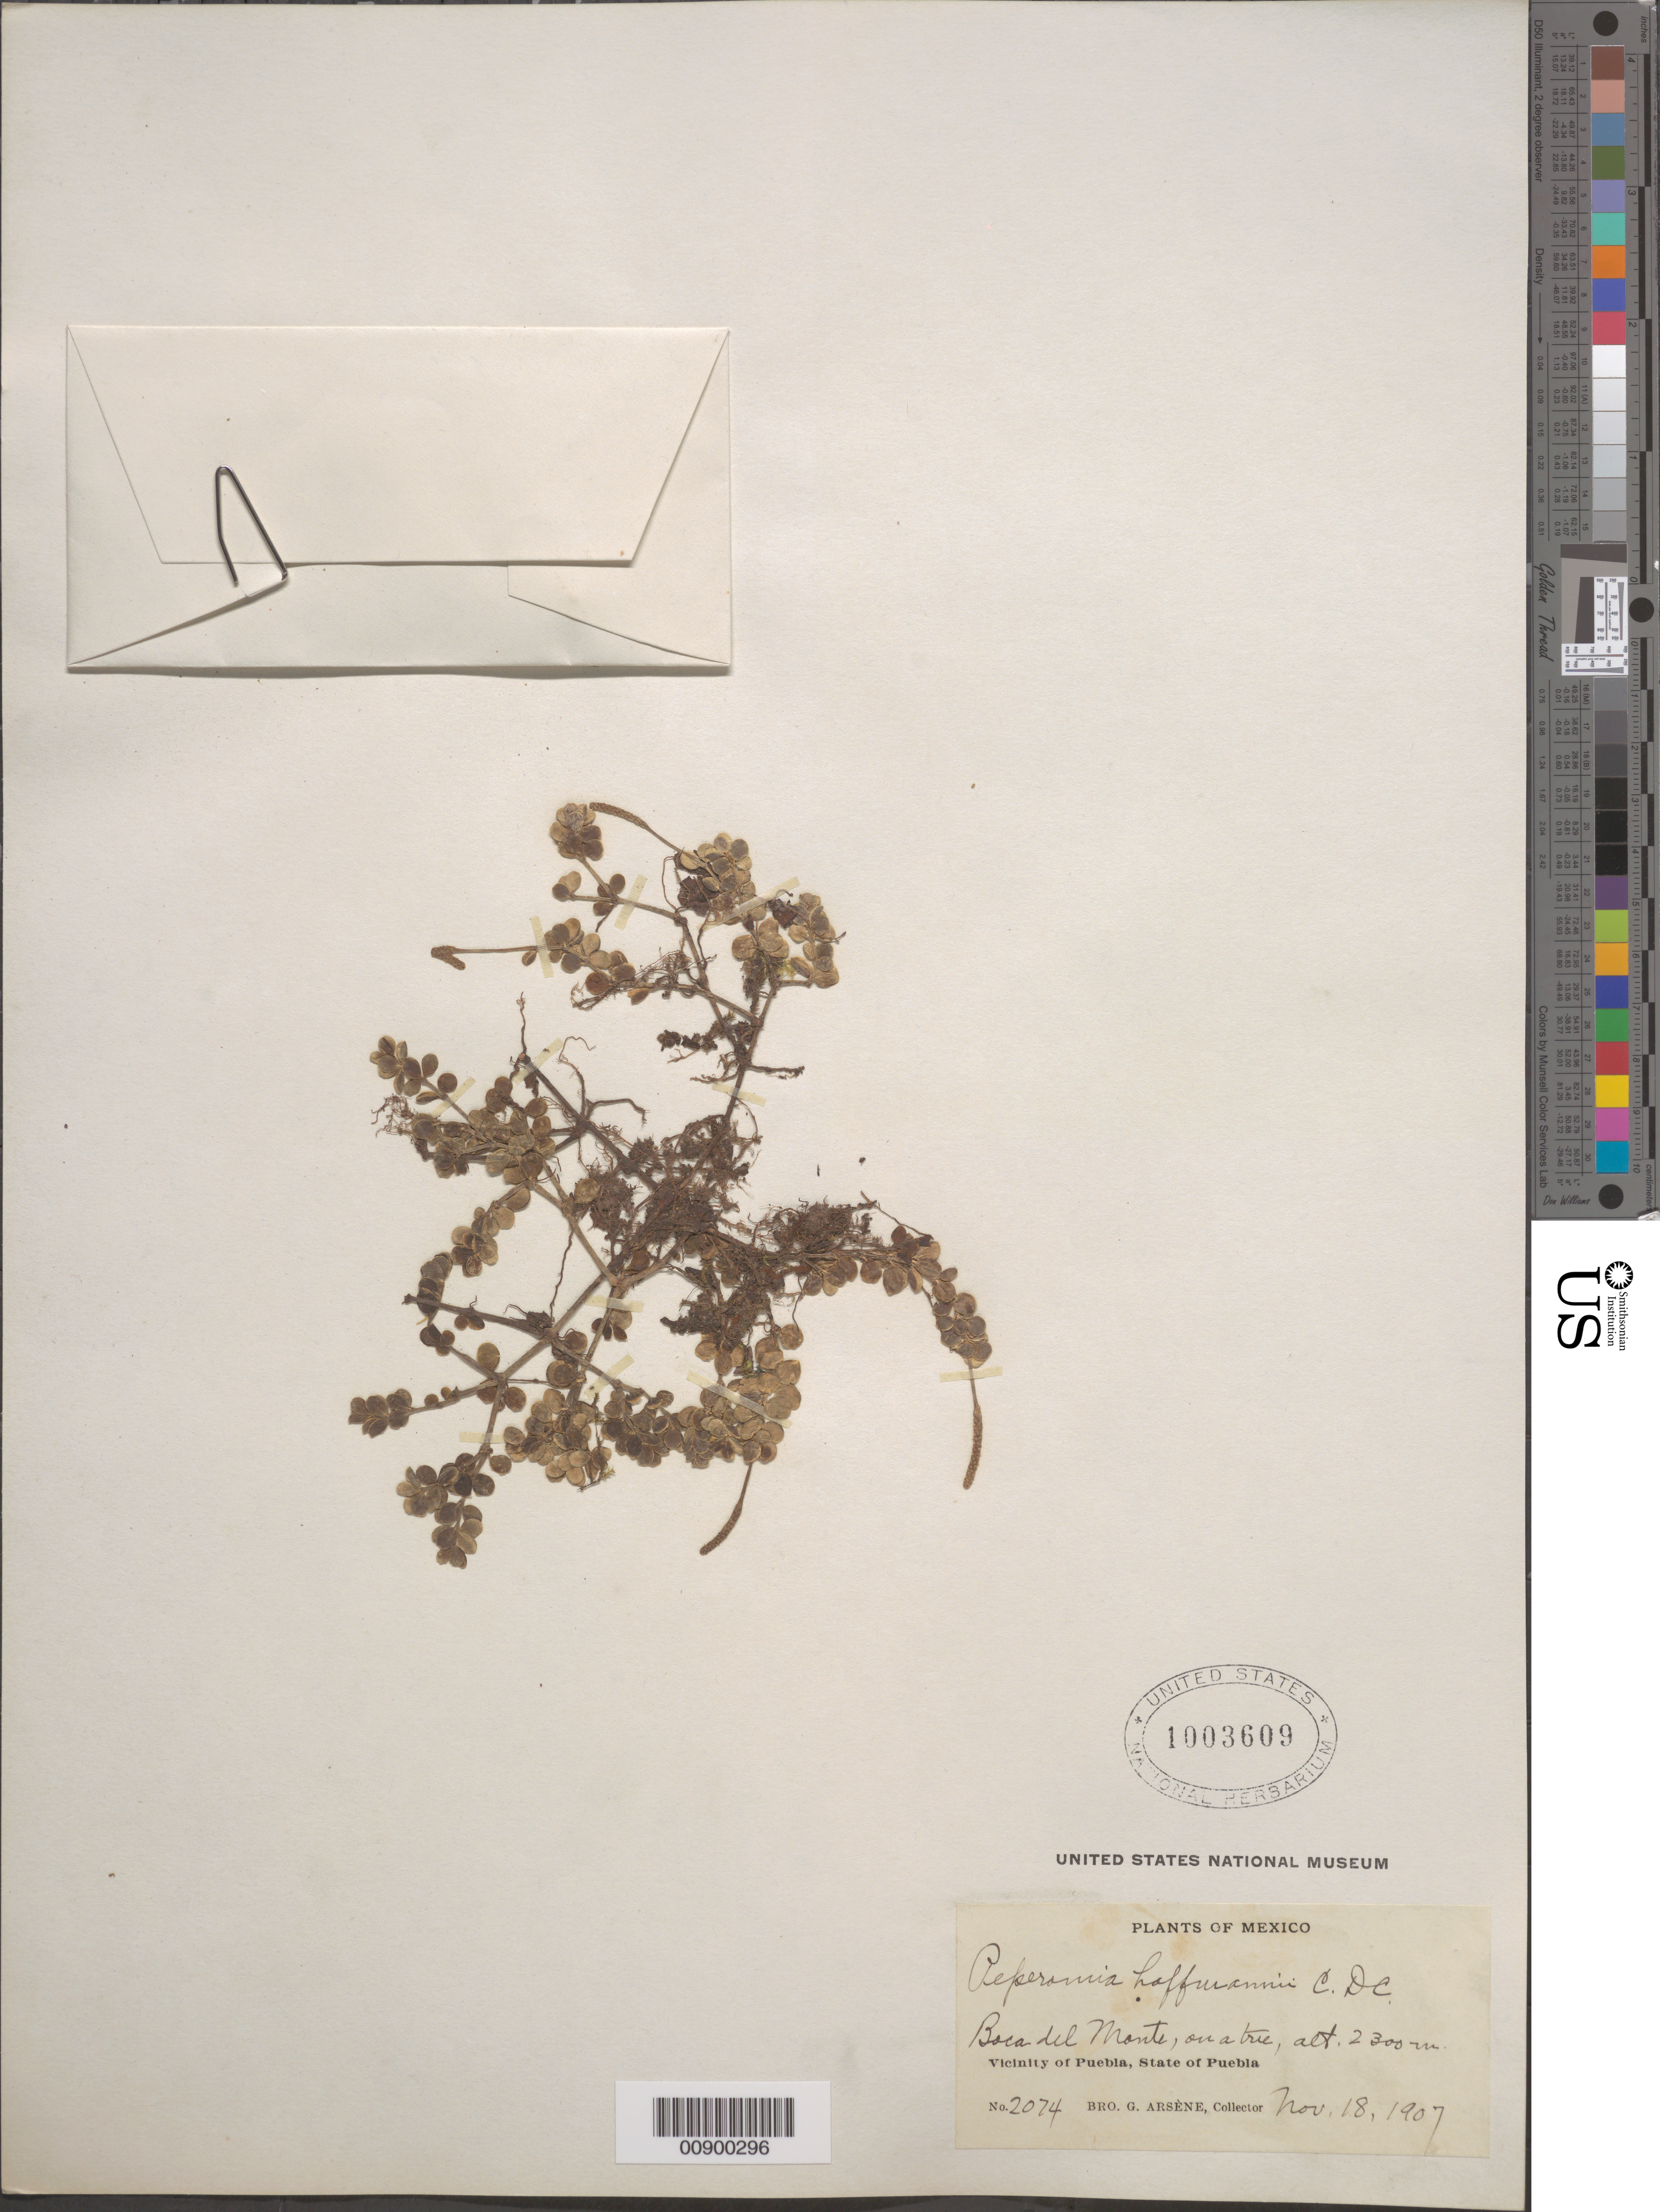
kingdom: Plantae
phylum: Tracheophyta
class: Magnoliopsida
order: Piperales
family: Piperaceae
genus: Peperomia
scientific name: Peperomia hoffmannii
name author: C. DC.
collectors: Bro. G. Arsène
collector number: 2074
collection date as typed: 18 Nov 1907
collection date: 1907-11-18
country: Mexico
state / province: Puebla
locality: Boca del Monte. Vicinity of Puebla, State of Puebla.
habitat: On a tree.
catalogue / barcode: US 1003609